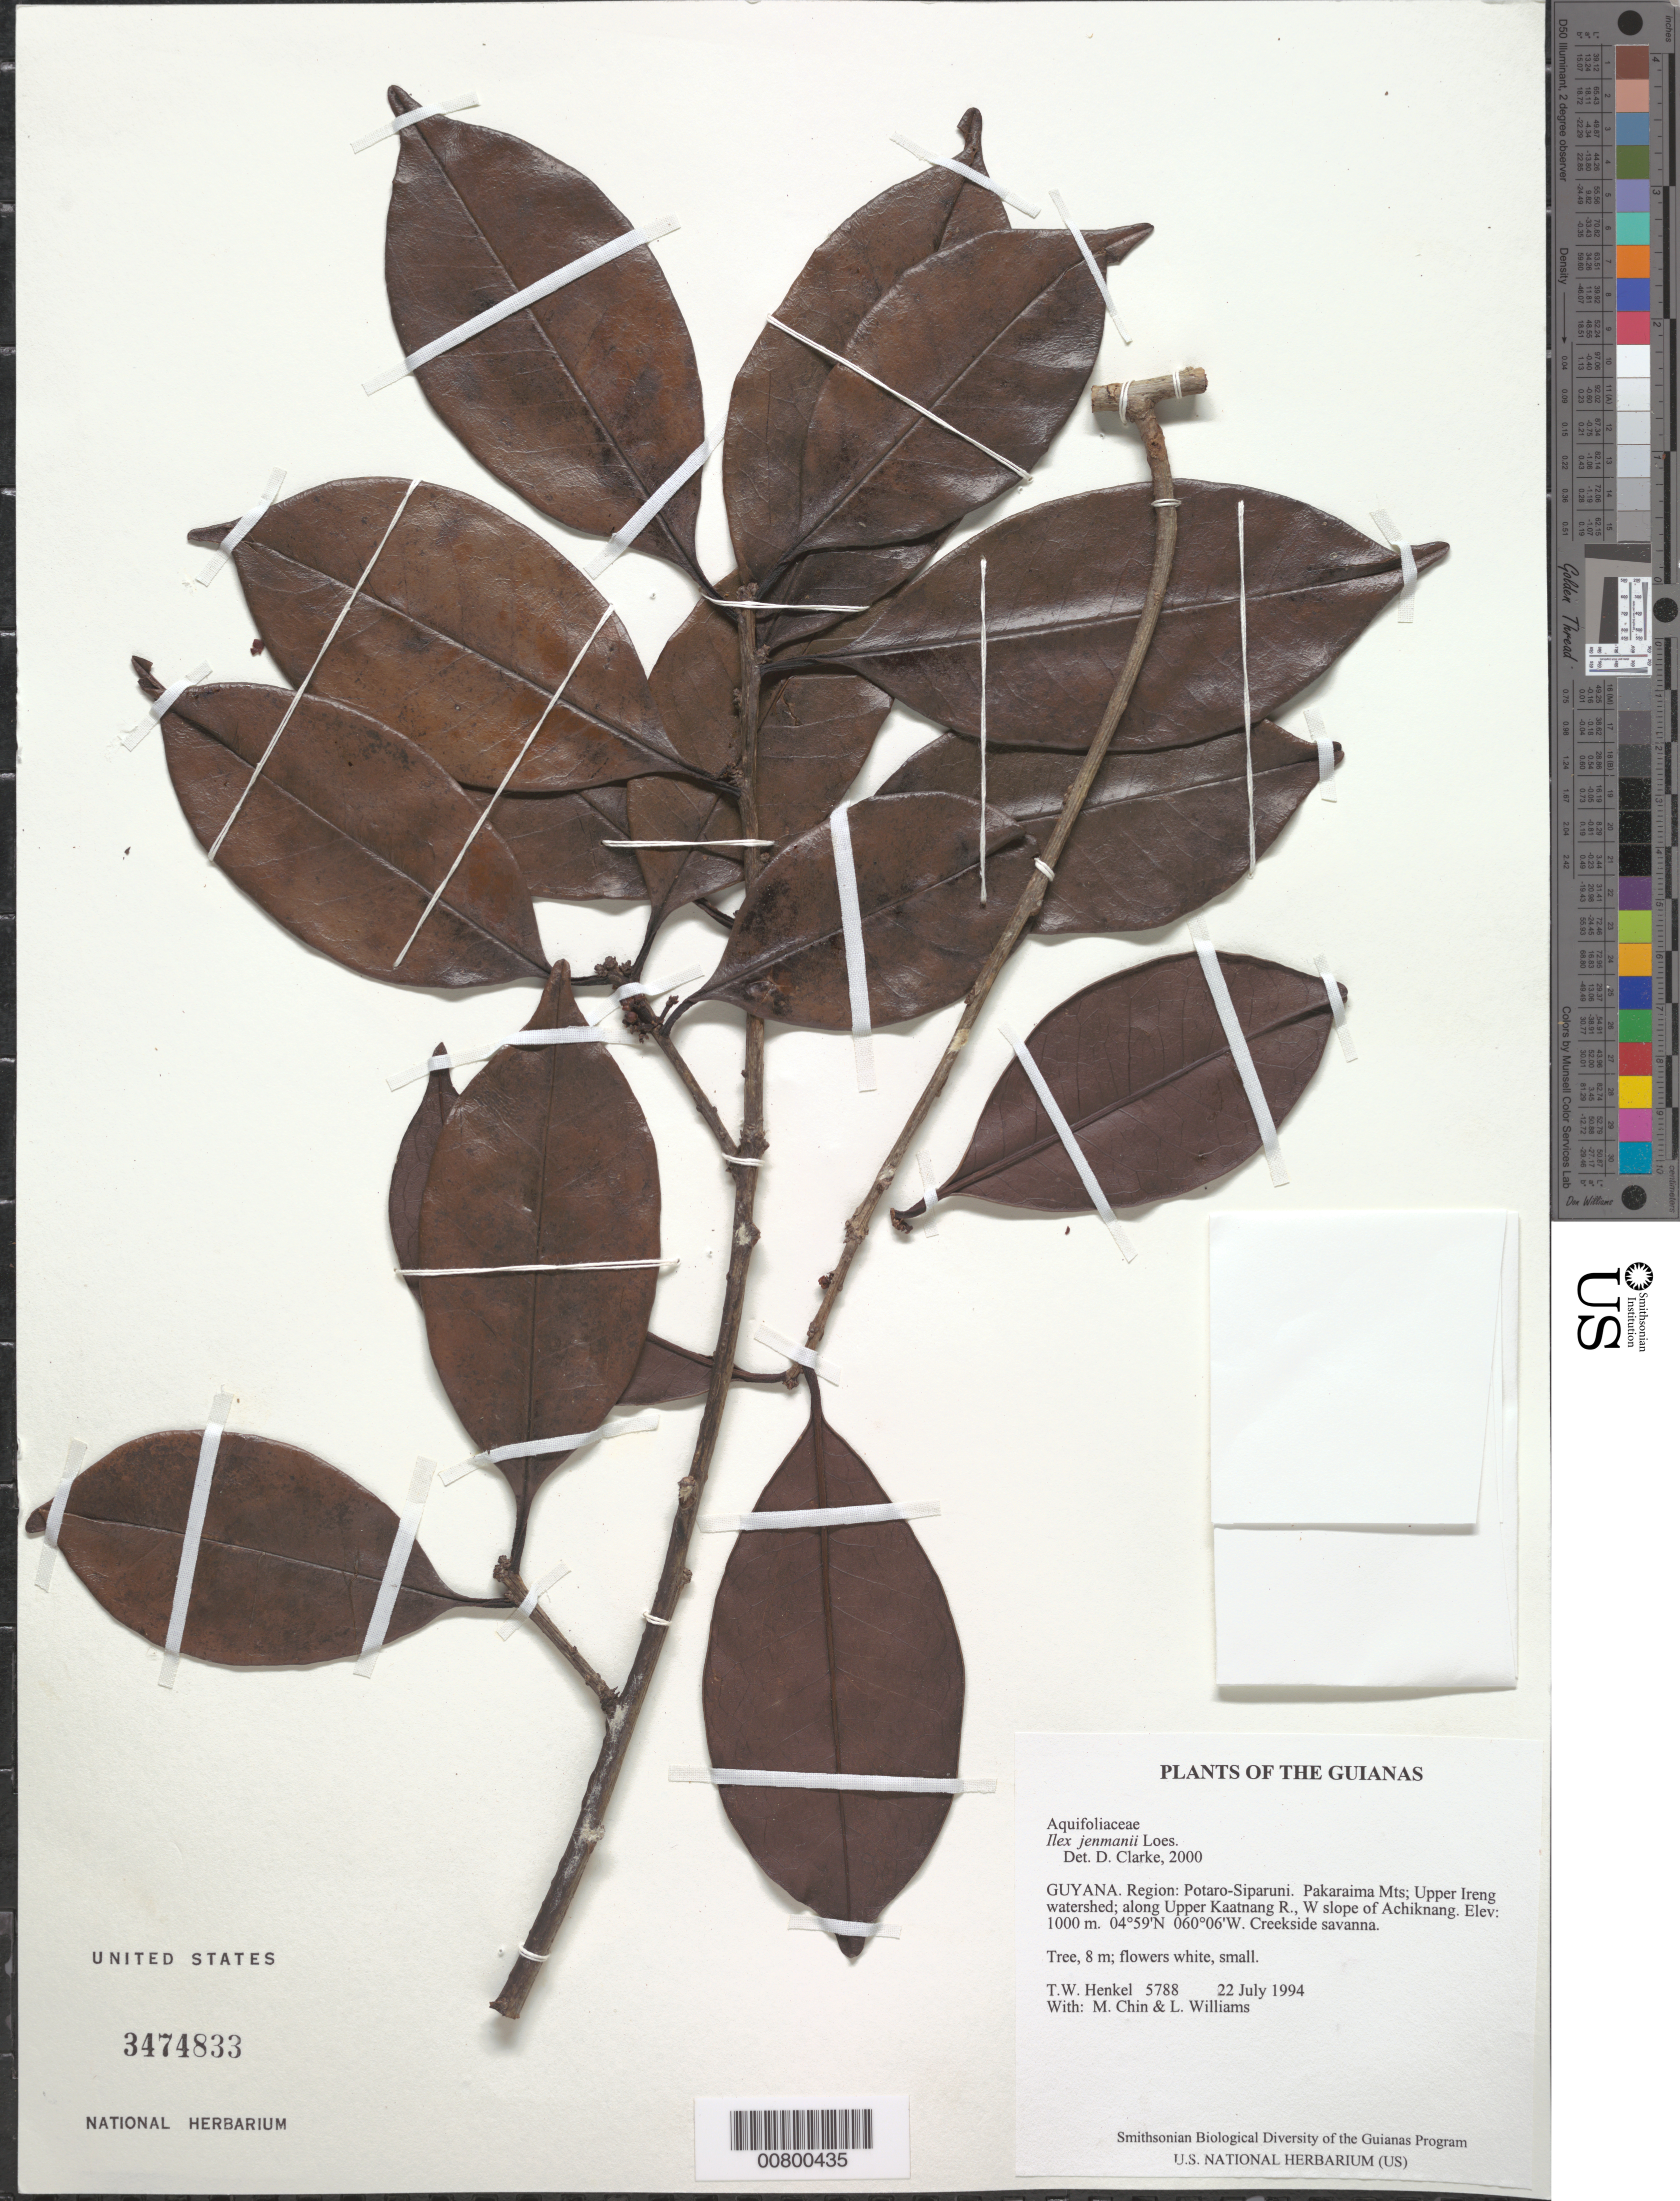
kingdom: Plantae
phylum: Tracheophyta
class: Magnoliopsida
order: Aquifoliales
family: Aquifoliaceae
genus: Ilex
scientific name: Ilex jenmanii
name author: Loes.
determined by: Clarke, H. D., University of North Carolina (Asheville)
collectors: T. Henkel, M. Chin & L. Williams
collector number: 5788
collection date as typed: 22 July 1994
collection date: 1994-07-22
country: Guyana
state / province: Potaro-Siparuni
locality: Pakaraima Mts; Upper Ireng watershed; along Upper Kaatnang R., W slope of Achiknang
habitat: Creekside savanna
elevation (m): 1000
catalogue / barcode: US 3474833